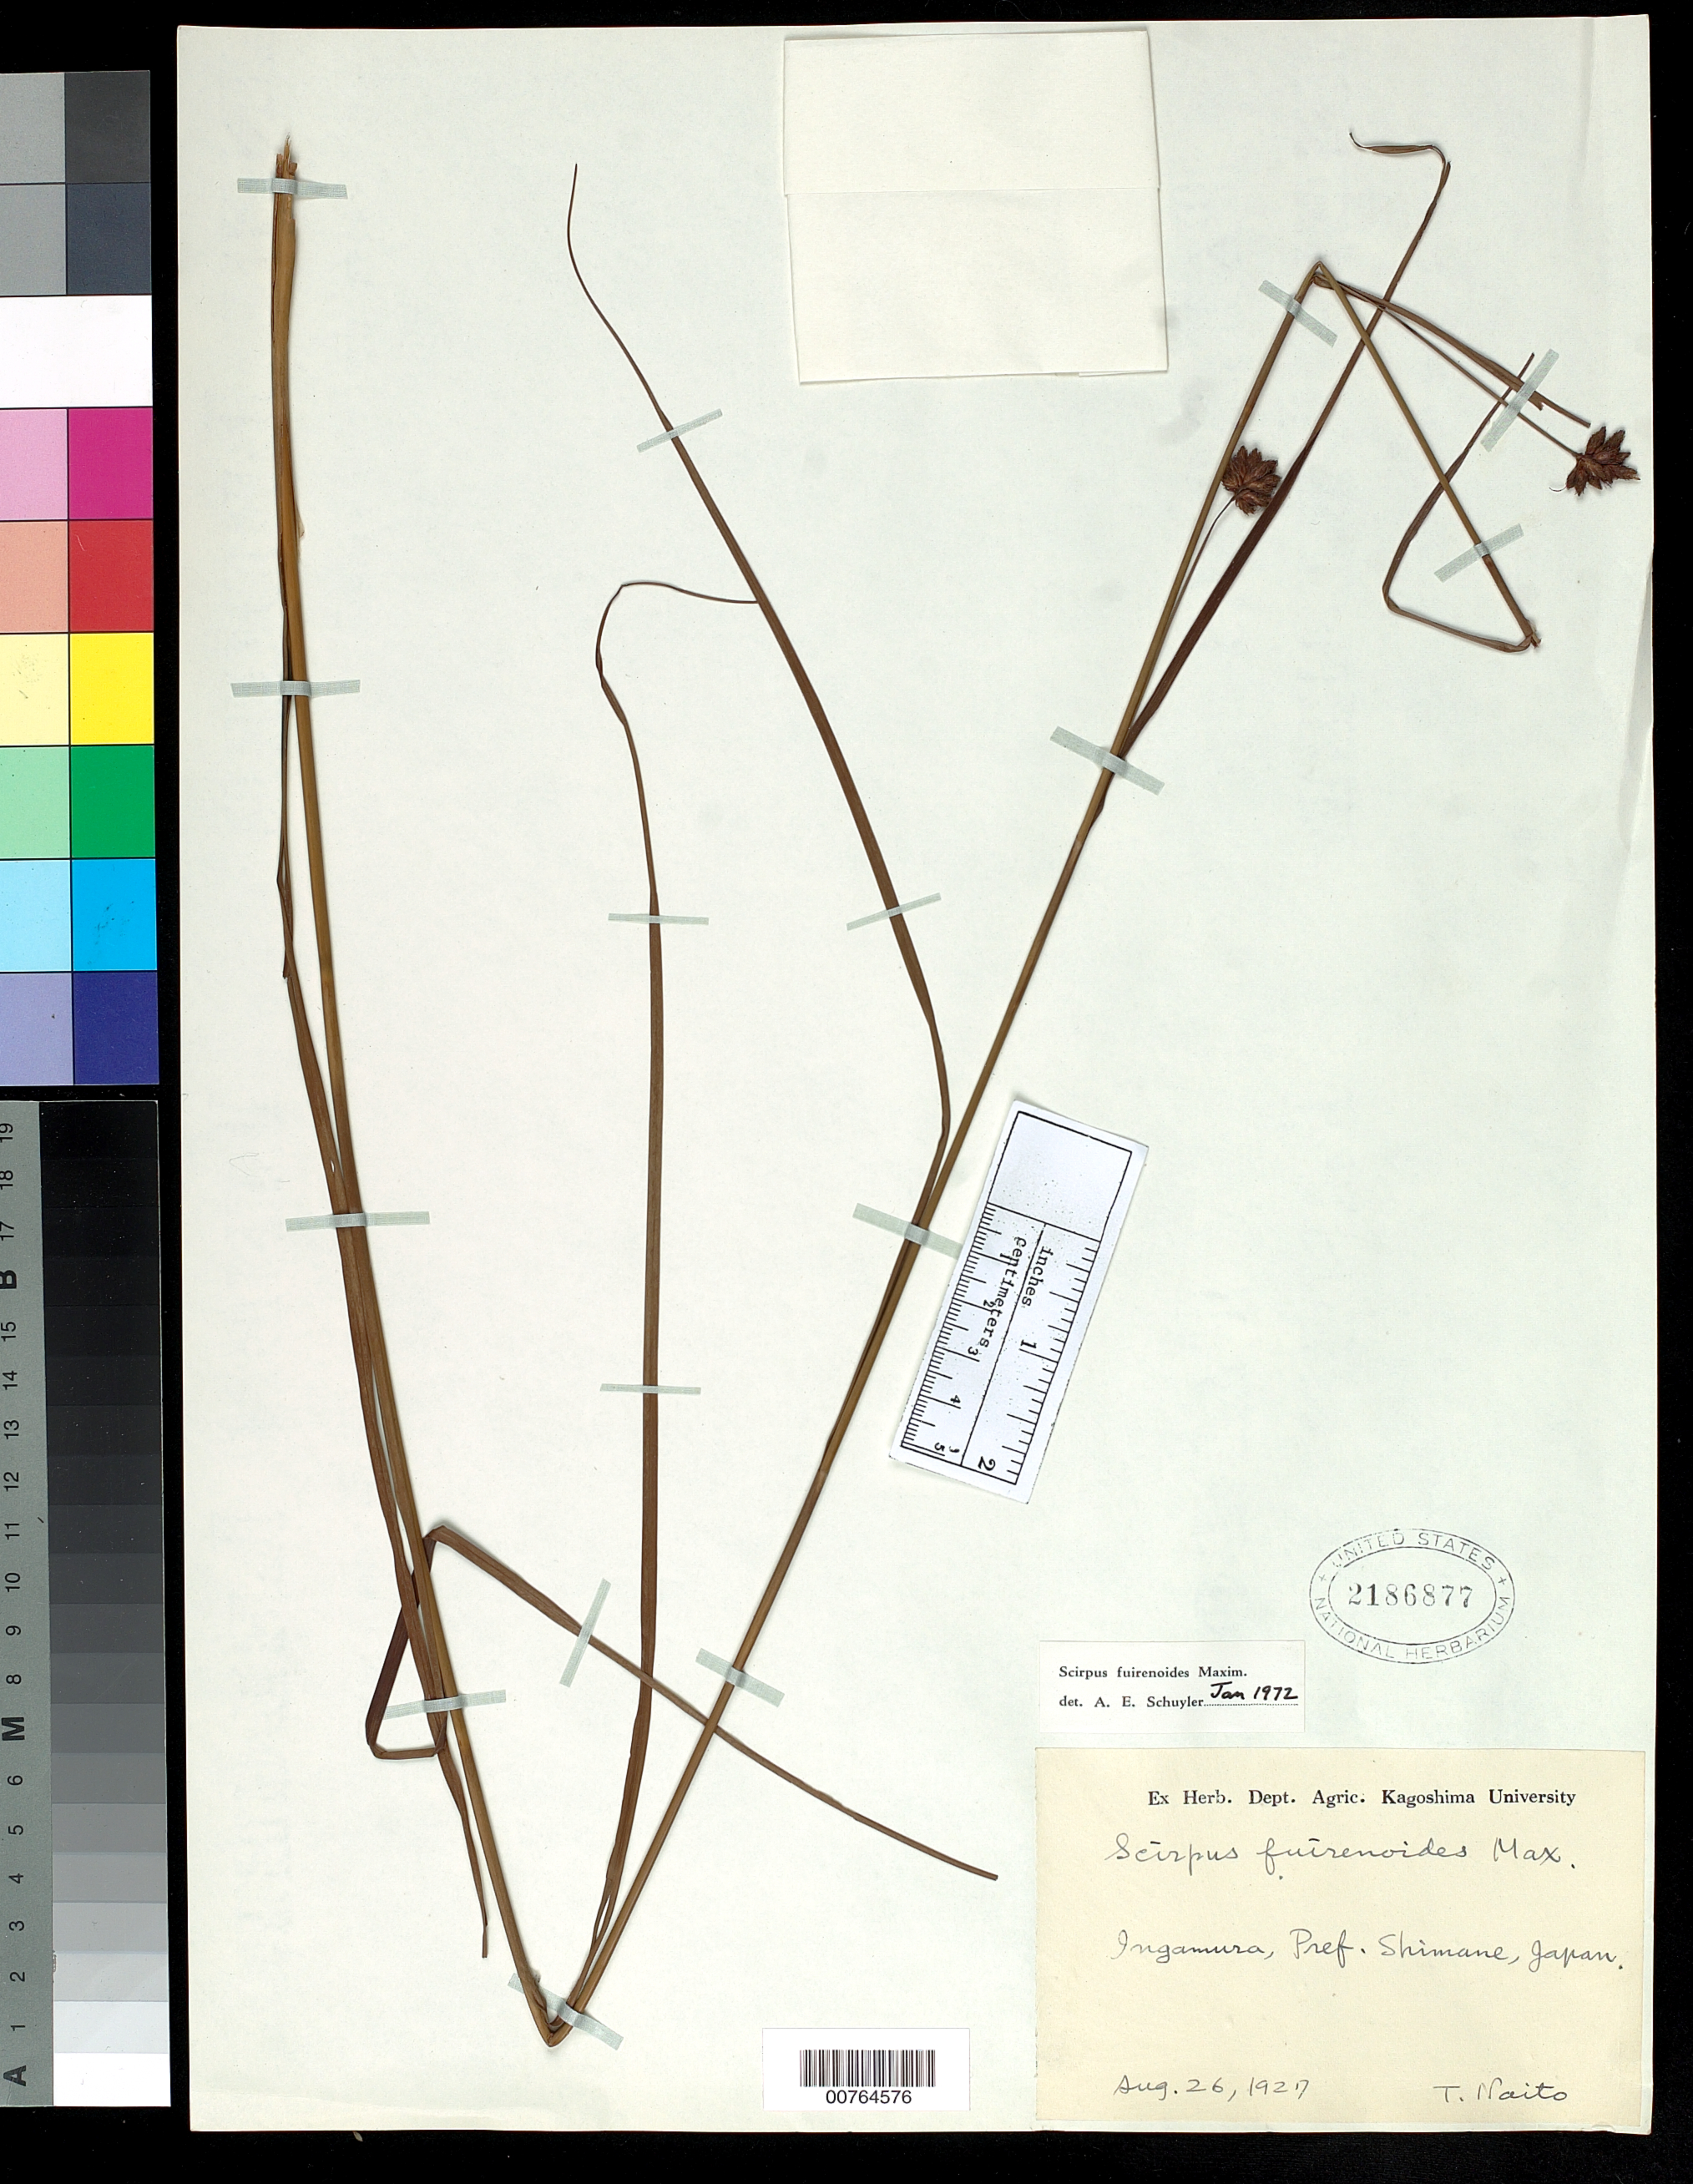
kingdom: Plantae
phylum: Tracheophyta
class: Liliopsida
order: Poales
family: Cyperaceae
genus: Scirpus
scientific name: Scirpus fuirenoides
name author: Maxim.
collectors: T. Naito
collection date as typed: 26 Aug 1927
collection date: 1927-08-26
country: Japan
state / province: Simane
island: Honshu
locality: Ingamura.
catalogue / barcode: US 2186877